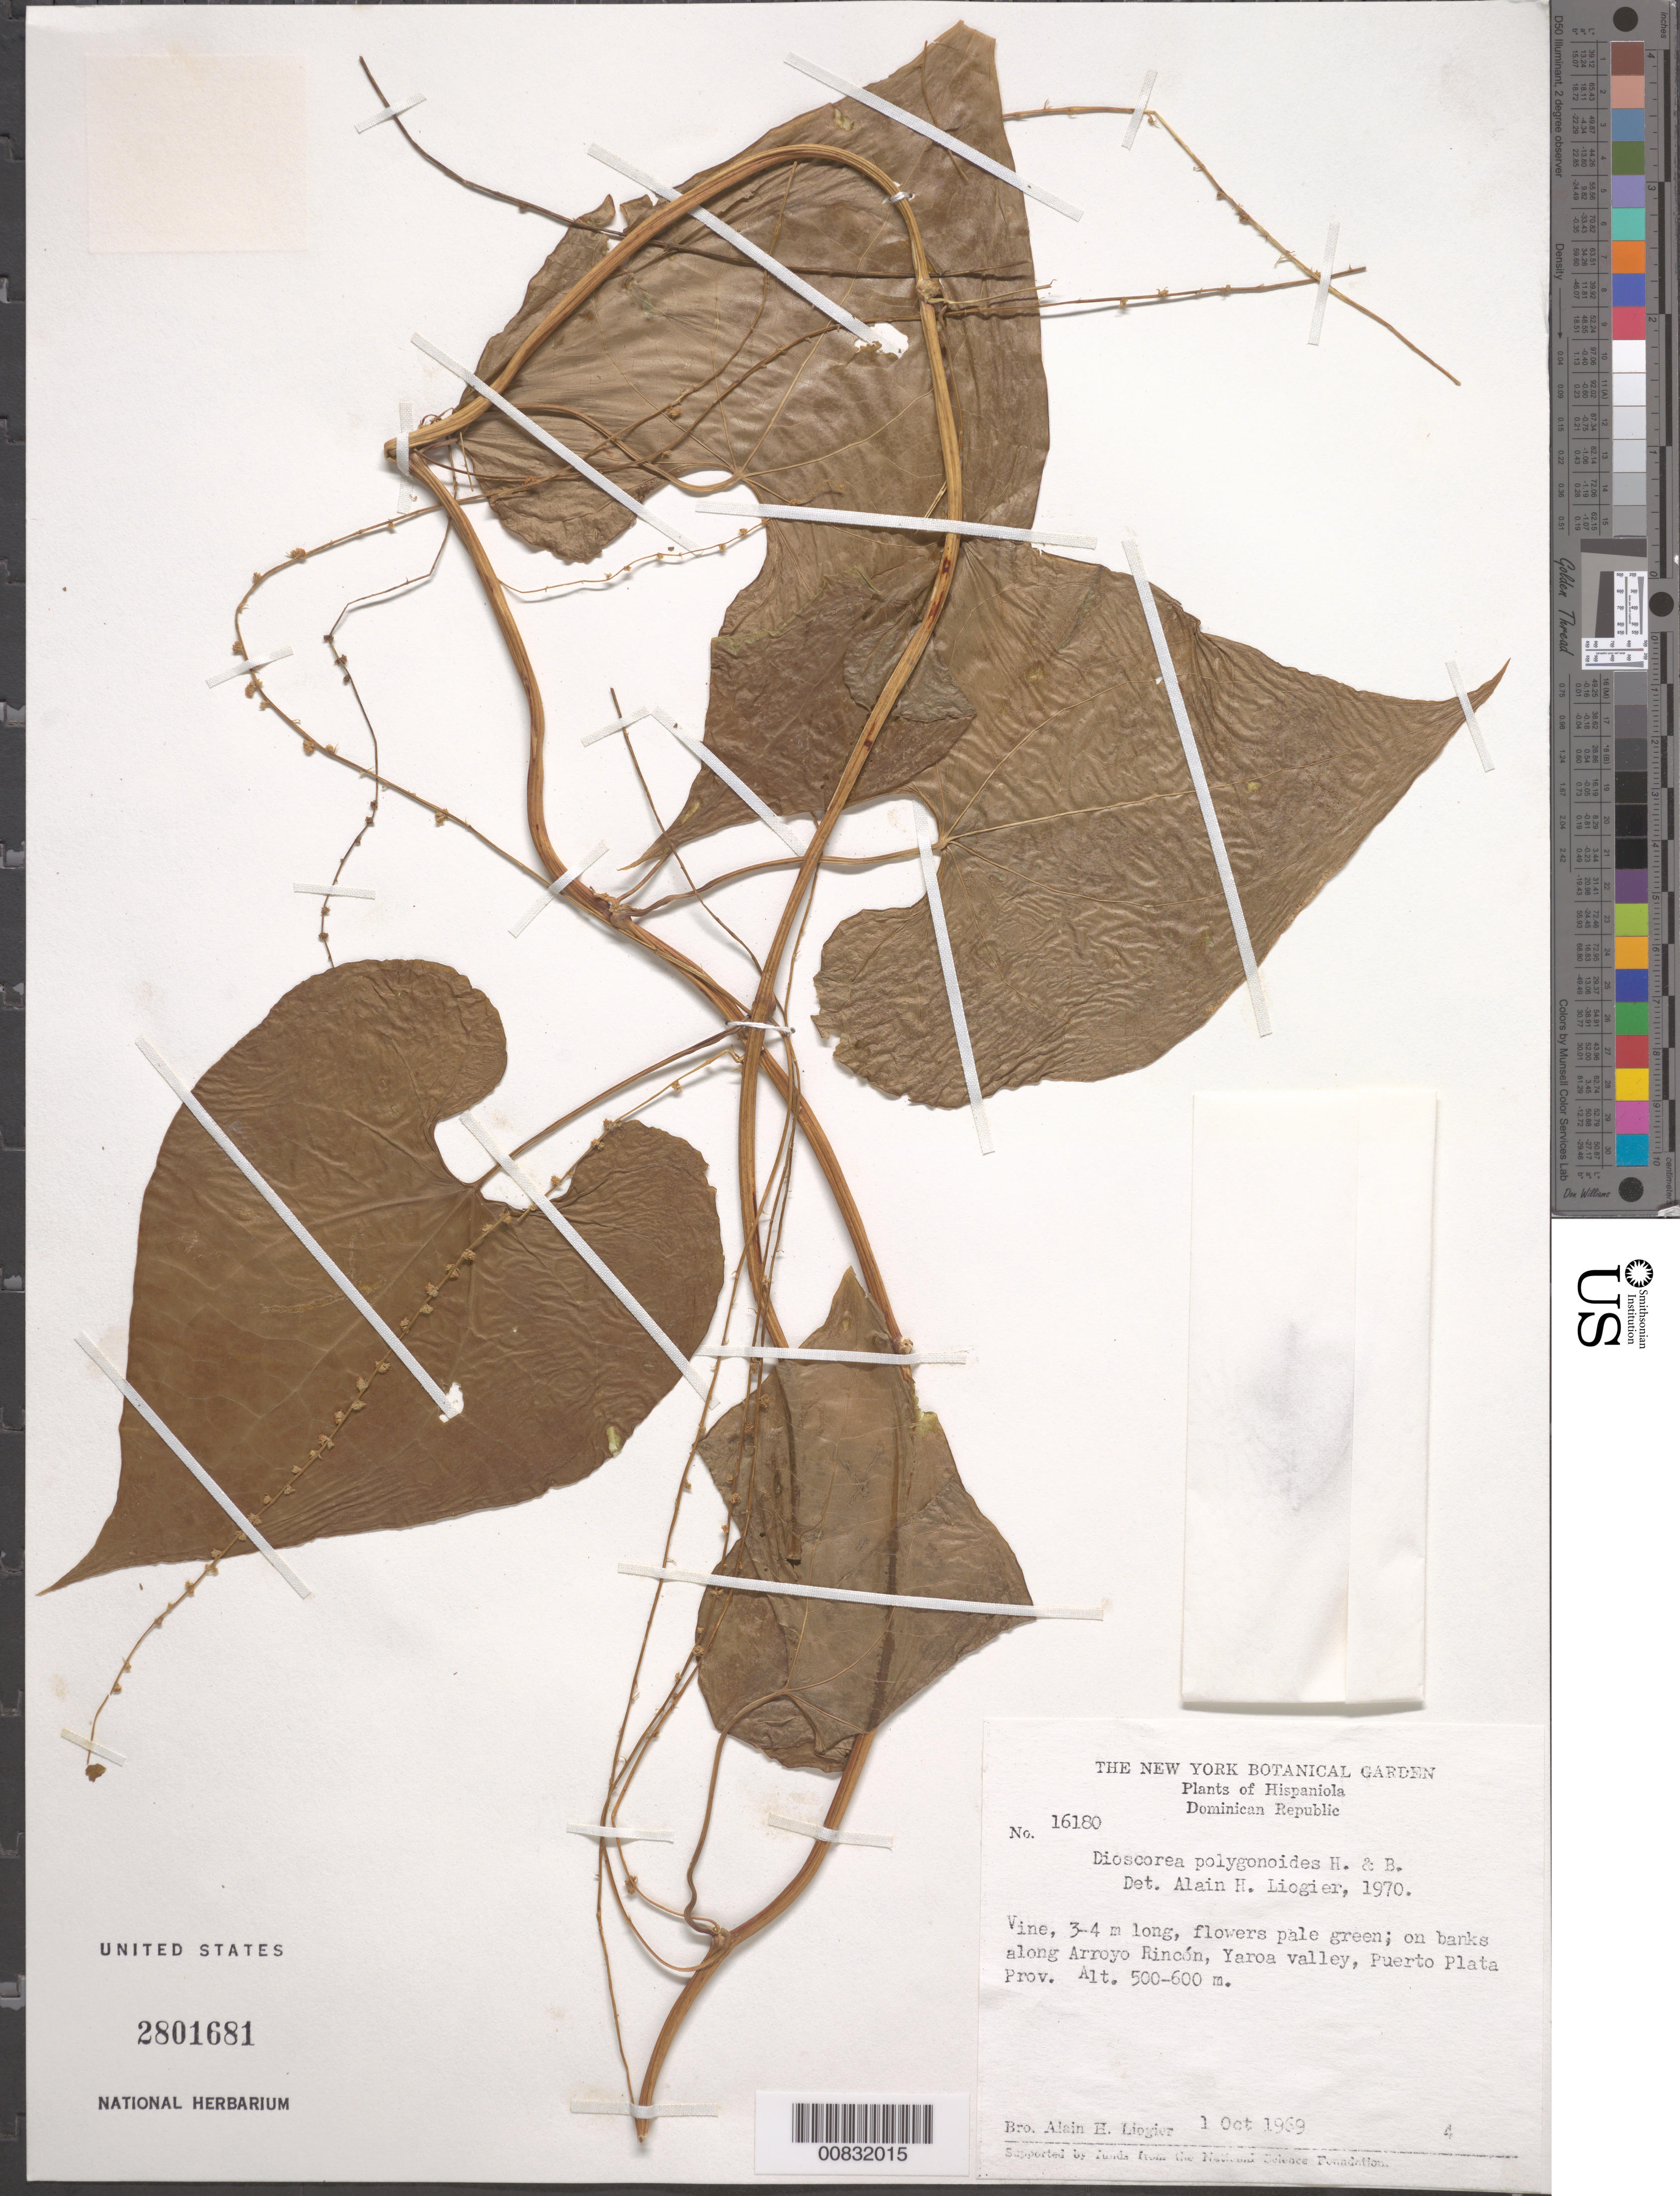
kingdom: Plantae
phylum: Tracheophyta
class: Liliopsida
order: Dioscoreales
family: Dioscoreaceae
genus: Dioscorea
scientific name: Dioscorea polygonoides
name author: Humb. & Bonpl. ex Willd.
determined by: Liogier, Alain H.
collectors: A. H. Liogier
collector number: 16180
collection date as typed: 01 Oct 1969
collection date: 1969-10-01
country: Dominican Republic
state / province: Puerto Plata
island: Hispaniola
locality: On banks along Arroyo Rincón, Yaroa Valley.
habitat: On banks along arroyo.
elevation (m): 500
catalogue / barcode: US 2801681